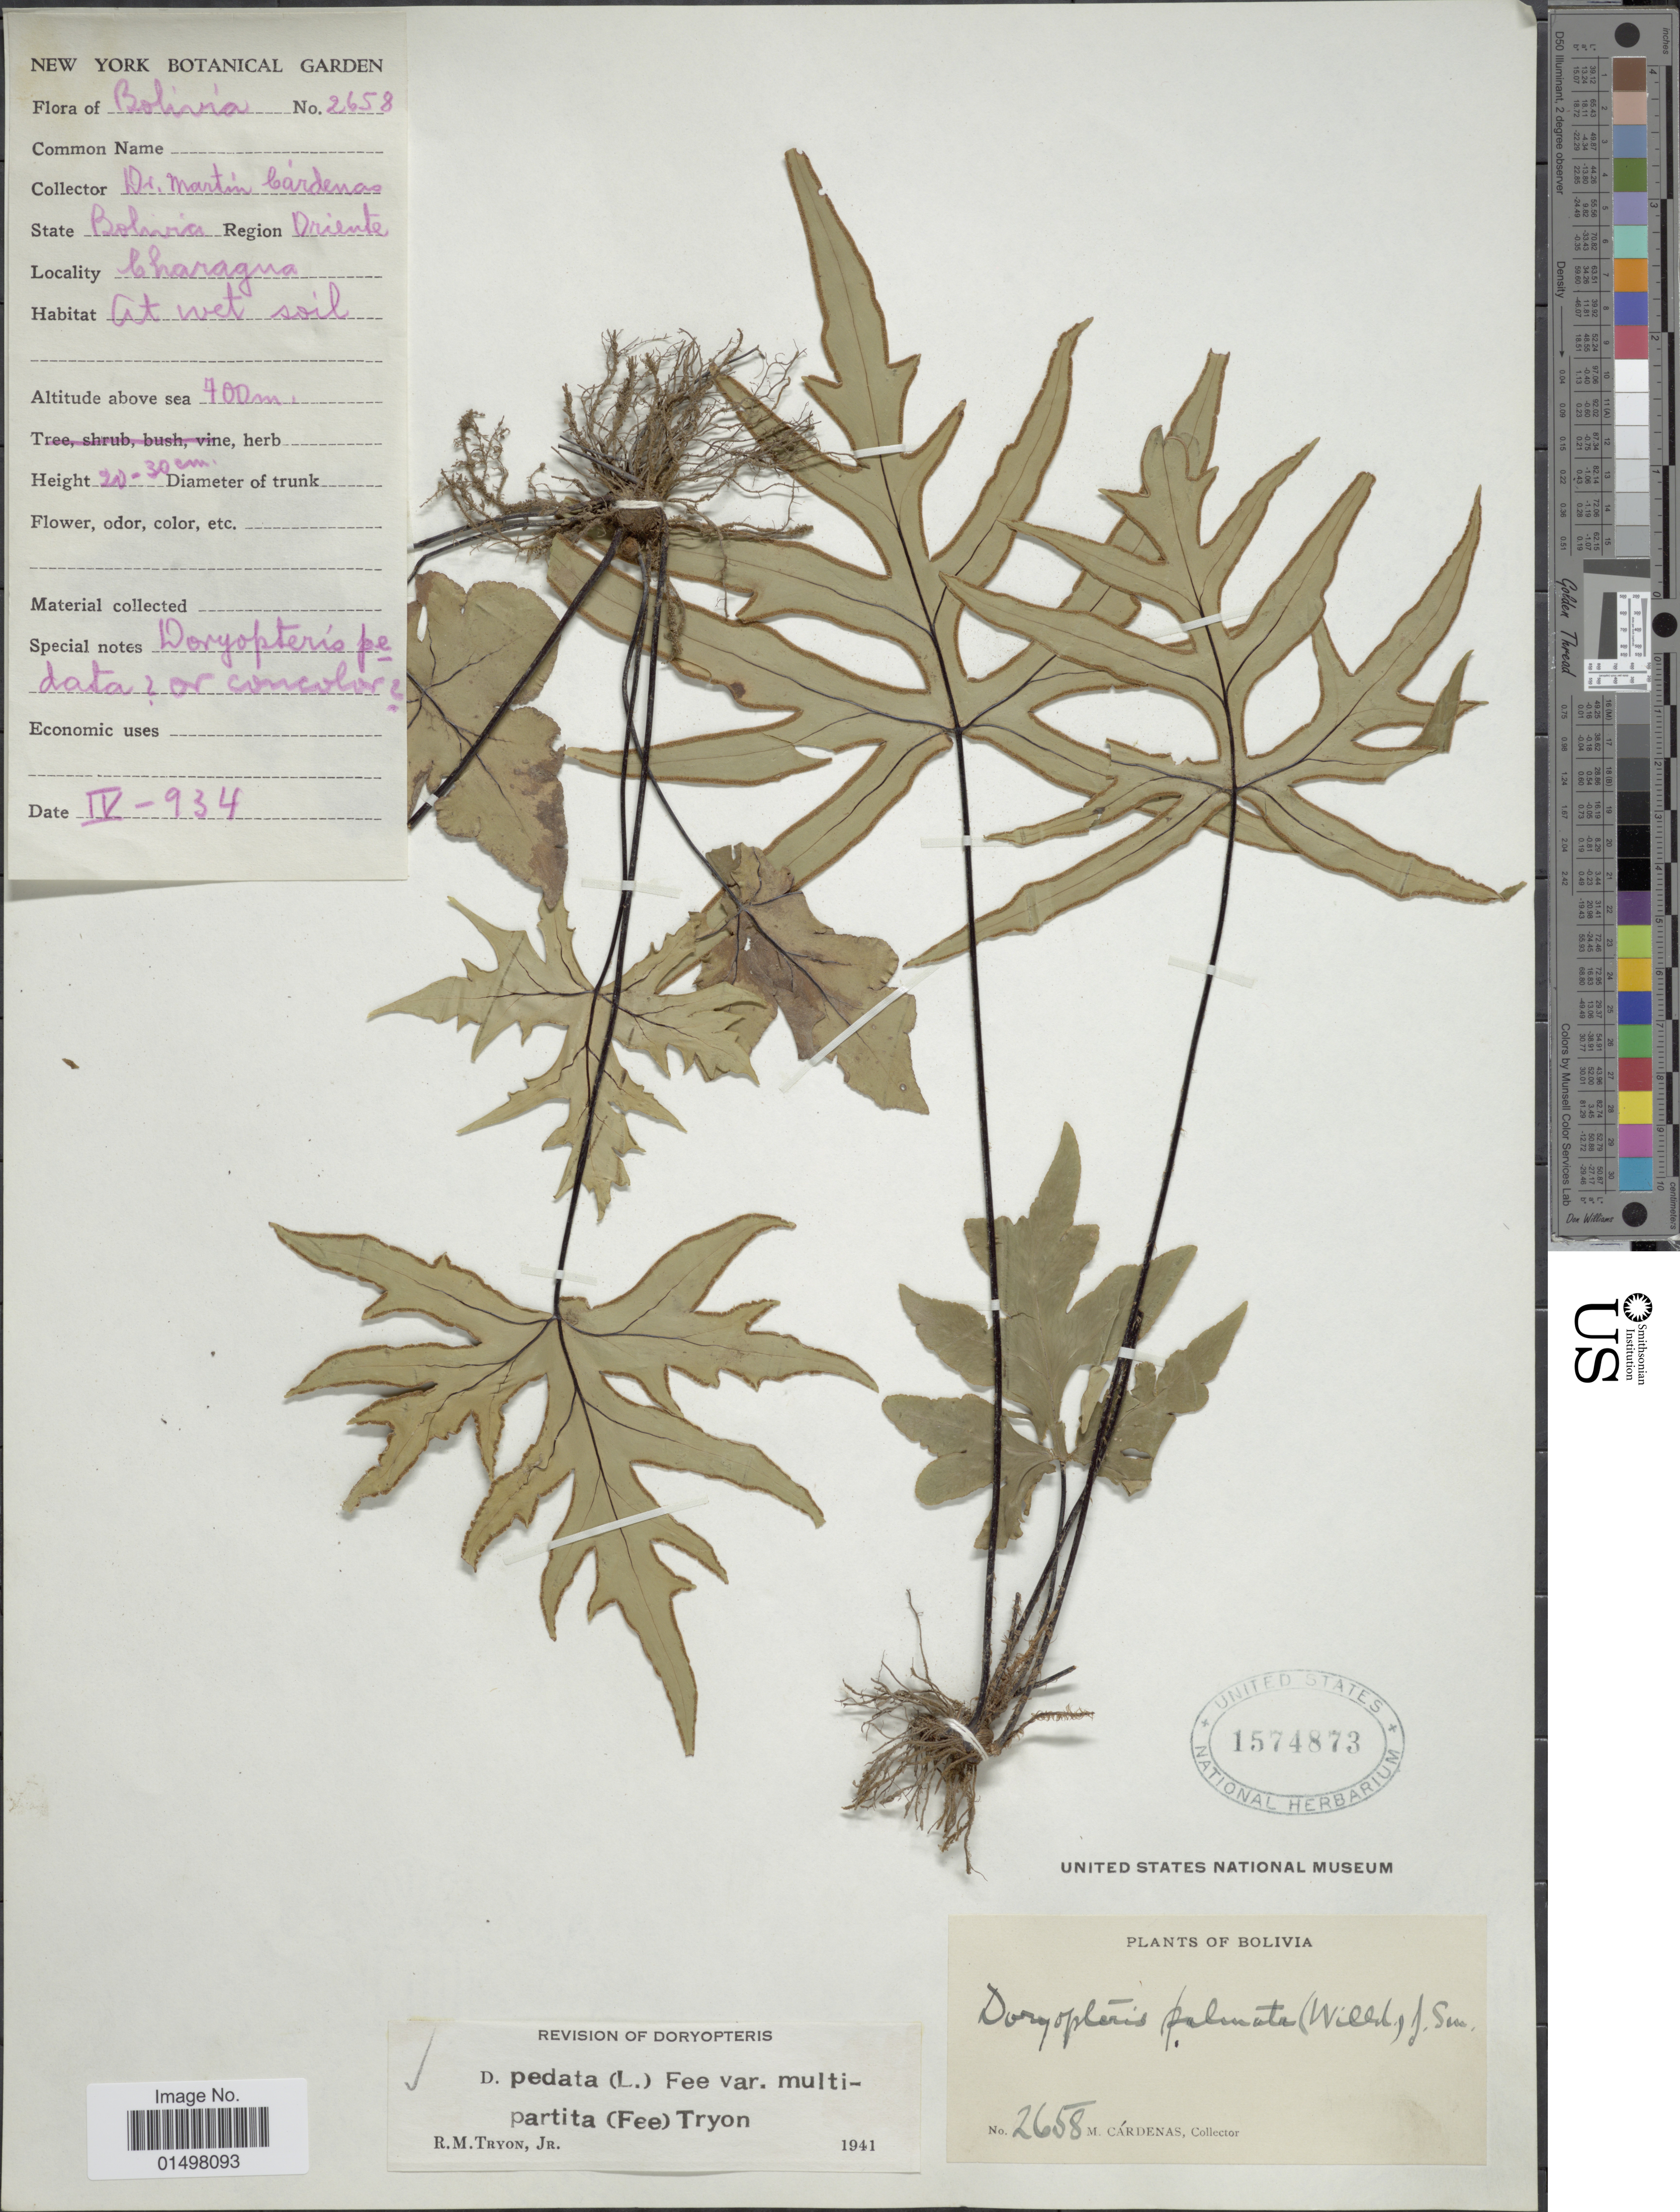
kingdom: Plantae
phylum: Tracheophyta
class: Polypodiopsida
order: Polypodiales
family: Pteridaceae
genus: Doryopteris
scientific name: Doryopteris pedata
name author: (L.) Fée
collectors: M. Cárdenas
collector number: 2658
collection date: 1934-04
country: Bolivia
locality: State Bolivia. Region Oriente. Charagua.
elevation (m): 700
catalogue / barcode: US 1574873